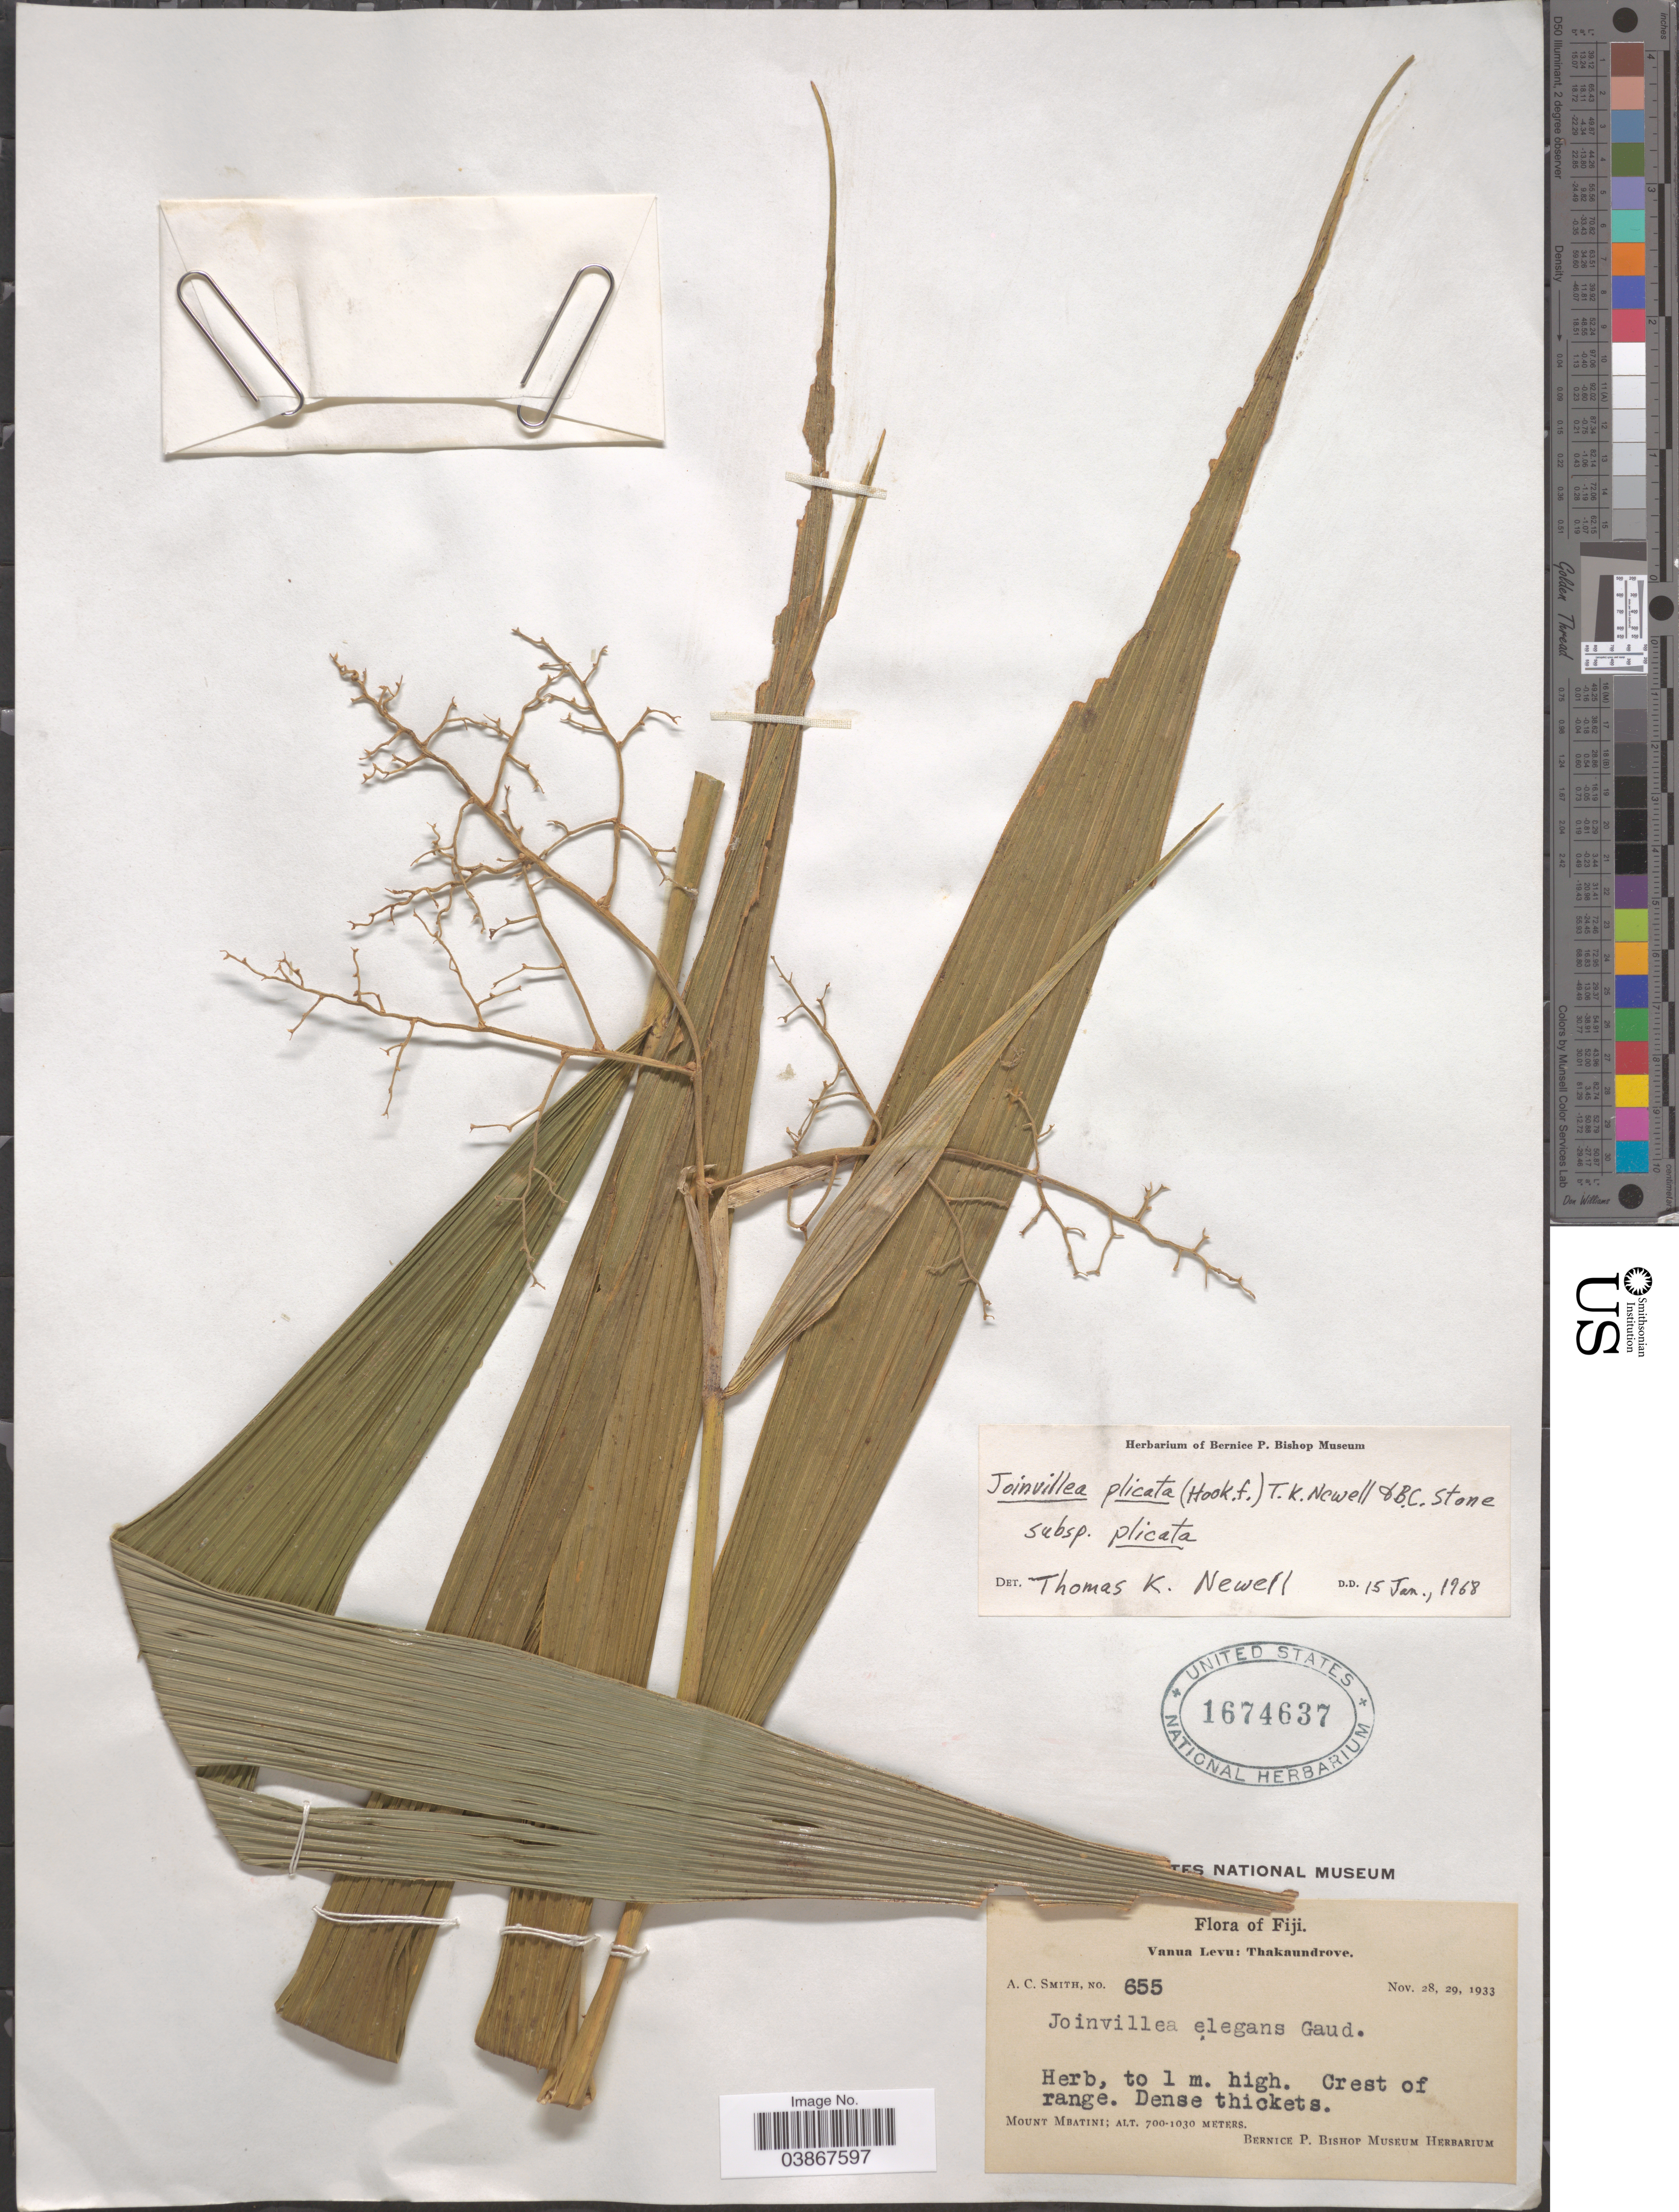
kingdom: Plantae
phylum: Tracheophyta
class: Liliopsida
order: Poales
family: Joinvilleaceae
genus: Joinvillea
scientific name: Joinvillea plicata subsp. plicata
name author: (Hook. f.) Newell & B.C. Stone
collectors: A. C. Smith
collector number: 655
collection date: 1933-11-28/1933-11-29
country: Fiji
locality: Vanua Levu: Thakaundrove. Mount Mbatini.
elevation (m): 700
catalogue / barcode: US 1674637